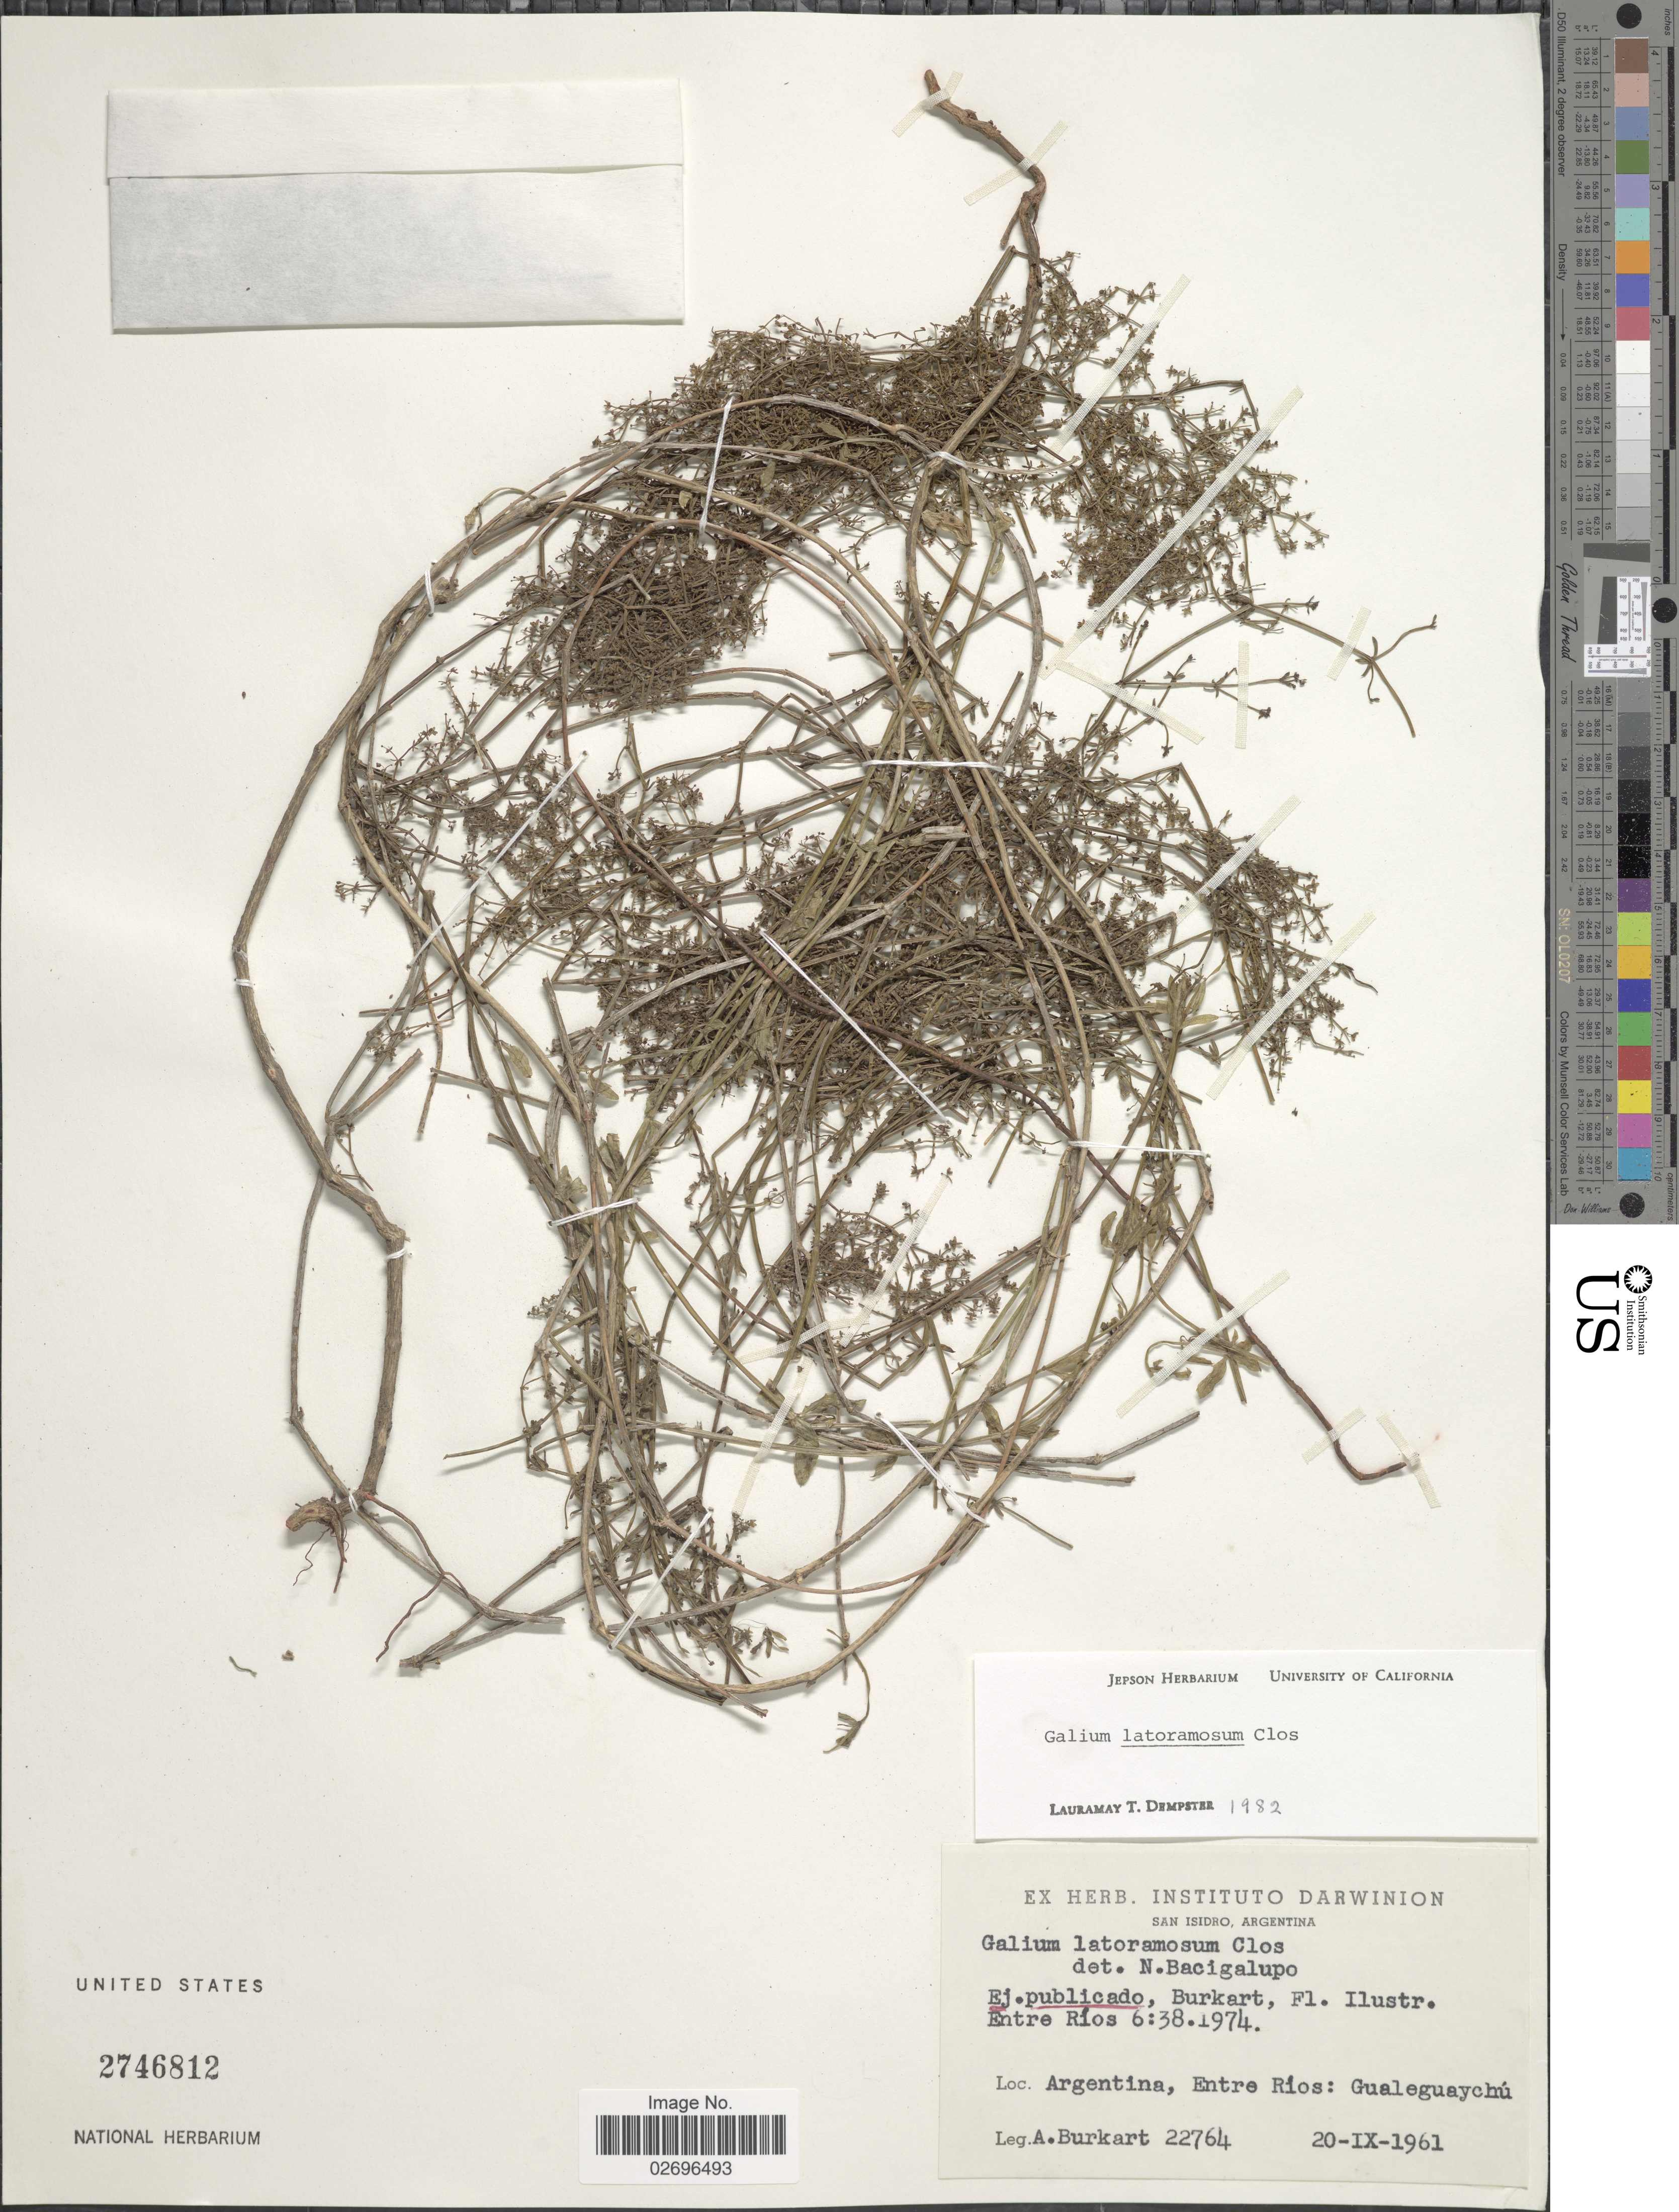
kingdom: Plantae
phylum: Tracheophyta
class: Magnoliopsida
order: Gentianales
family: Rubiaceae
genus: Galium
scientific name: Galium latoramosum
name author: Clos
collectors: A. E. Burkart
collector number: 22764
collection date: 1961-09-20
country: Argentina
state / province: Entre Rios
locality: Gualeguaychú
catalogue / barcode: US 2746812